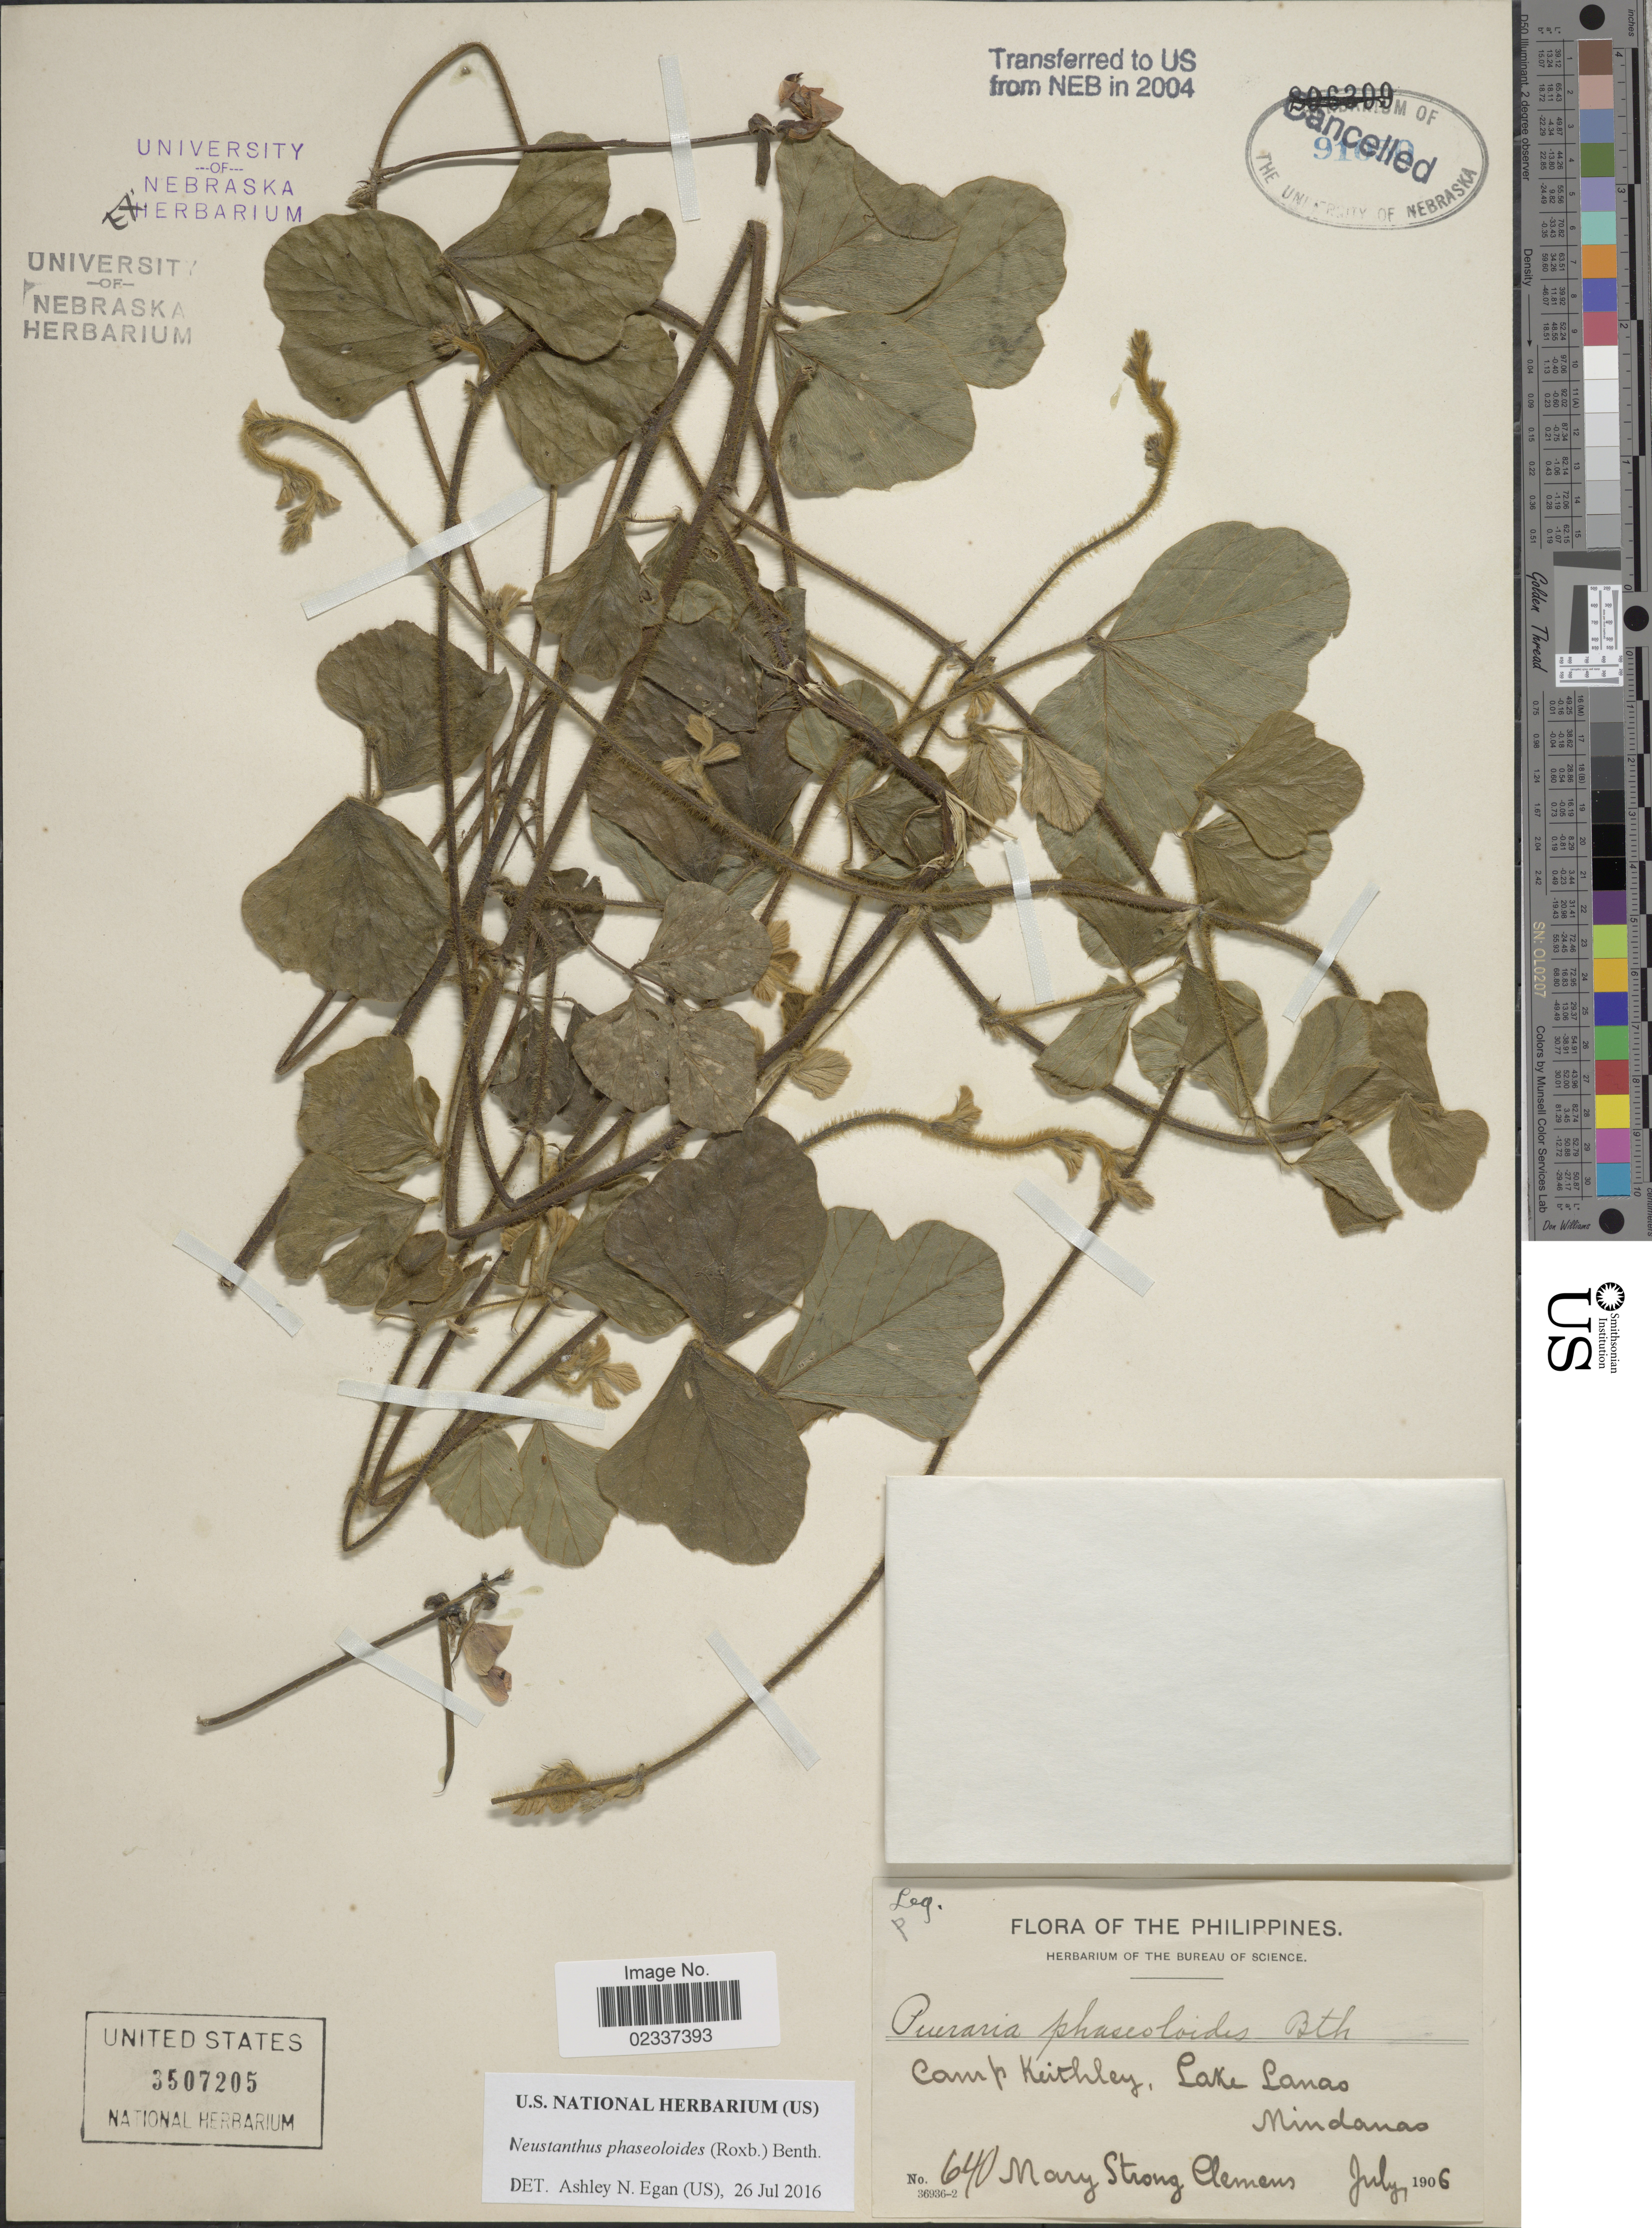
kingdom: Plantae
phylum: Tracheophyta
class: Magnoliopsida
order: Fabales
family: Fabaceae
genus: Neustanthus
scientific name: Neustanthus phaseoloides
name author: (Roxb.) Benth.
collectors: M. S. Clemens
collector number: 640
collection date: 1906-07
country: Philippines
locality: Camp Keithley, Lake Lanao, Mindanao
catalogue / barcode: US 3507205